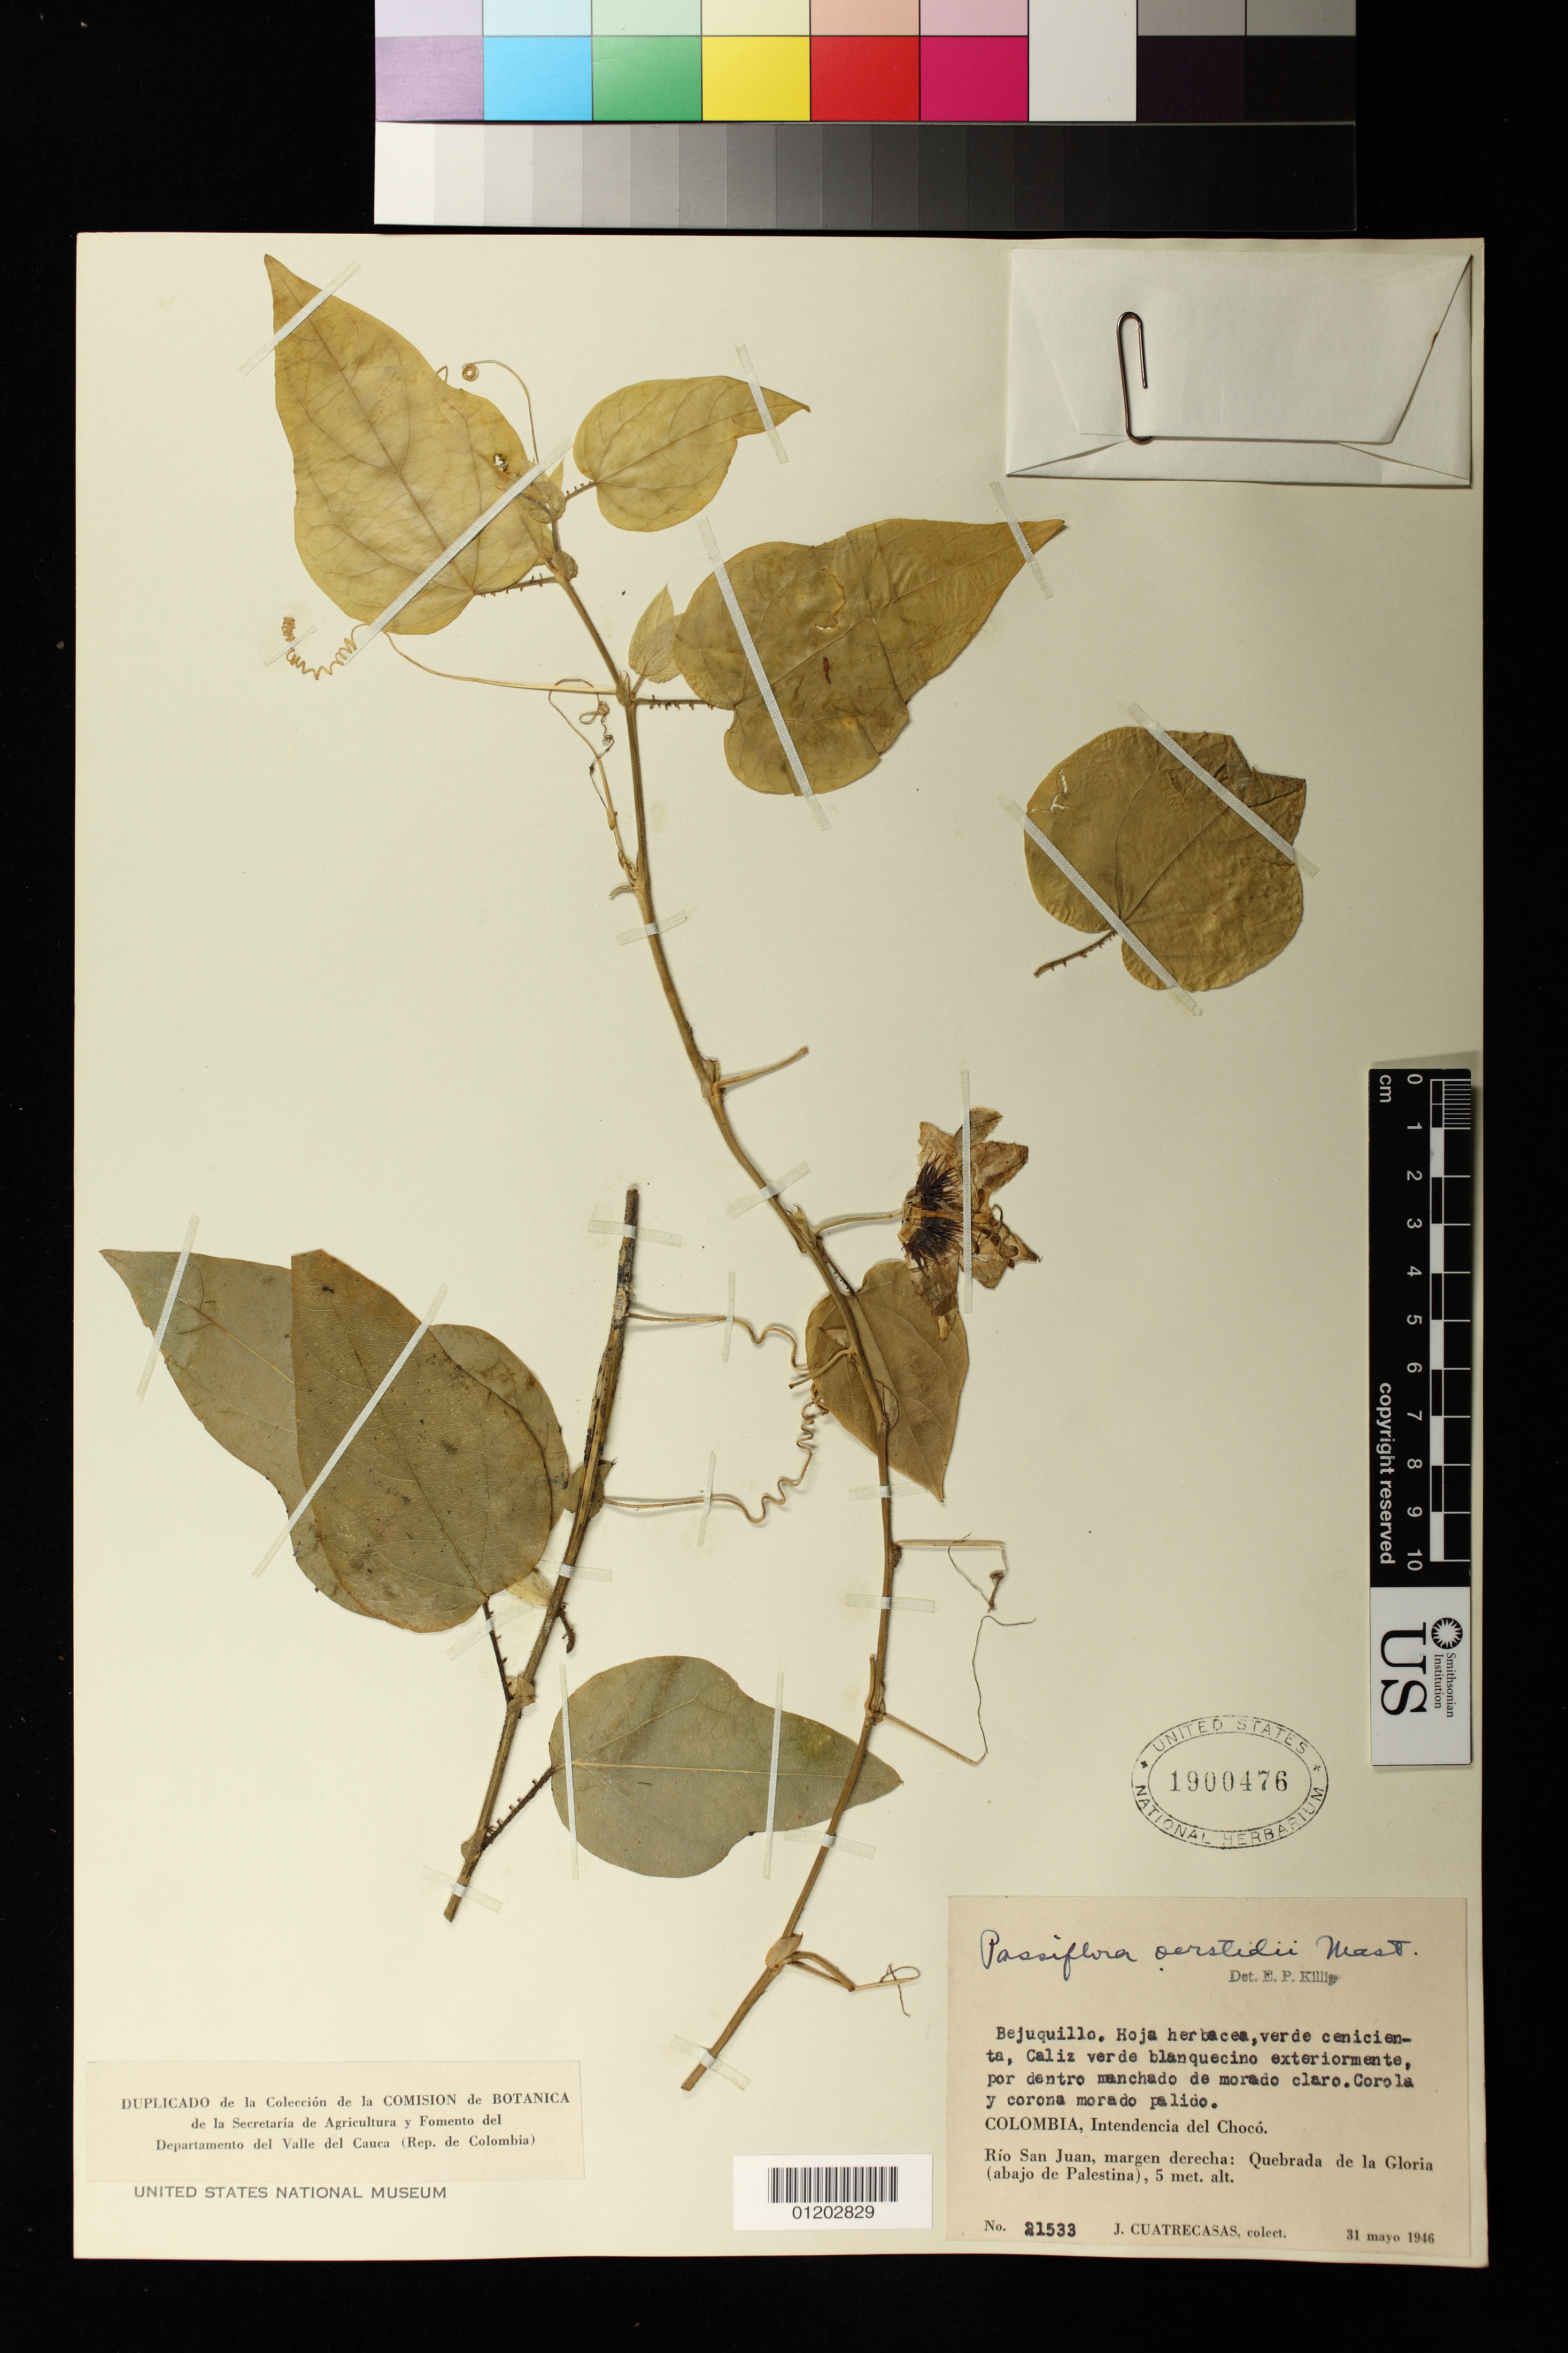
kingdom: Plantae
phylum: Tracheophyta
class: Magnoliopsida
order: Malpighiales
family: Passifloraceae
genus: Passiflora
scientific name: Passiflora oerstedii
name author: Mast. in Mart.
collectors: J. Cuatrecasas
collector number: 21533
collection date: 1946-05-31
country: Colombia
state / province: Chocó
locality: Rio San Juan, margen derecha: Quebrada de la Gloria (abajo de Palestina)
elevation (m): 5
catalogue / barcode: US 1900476